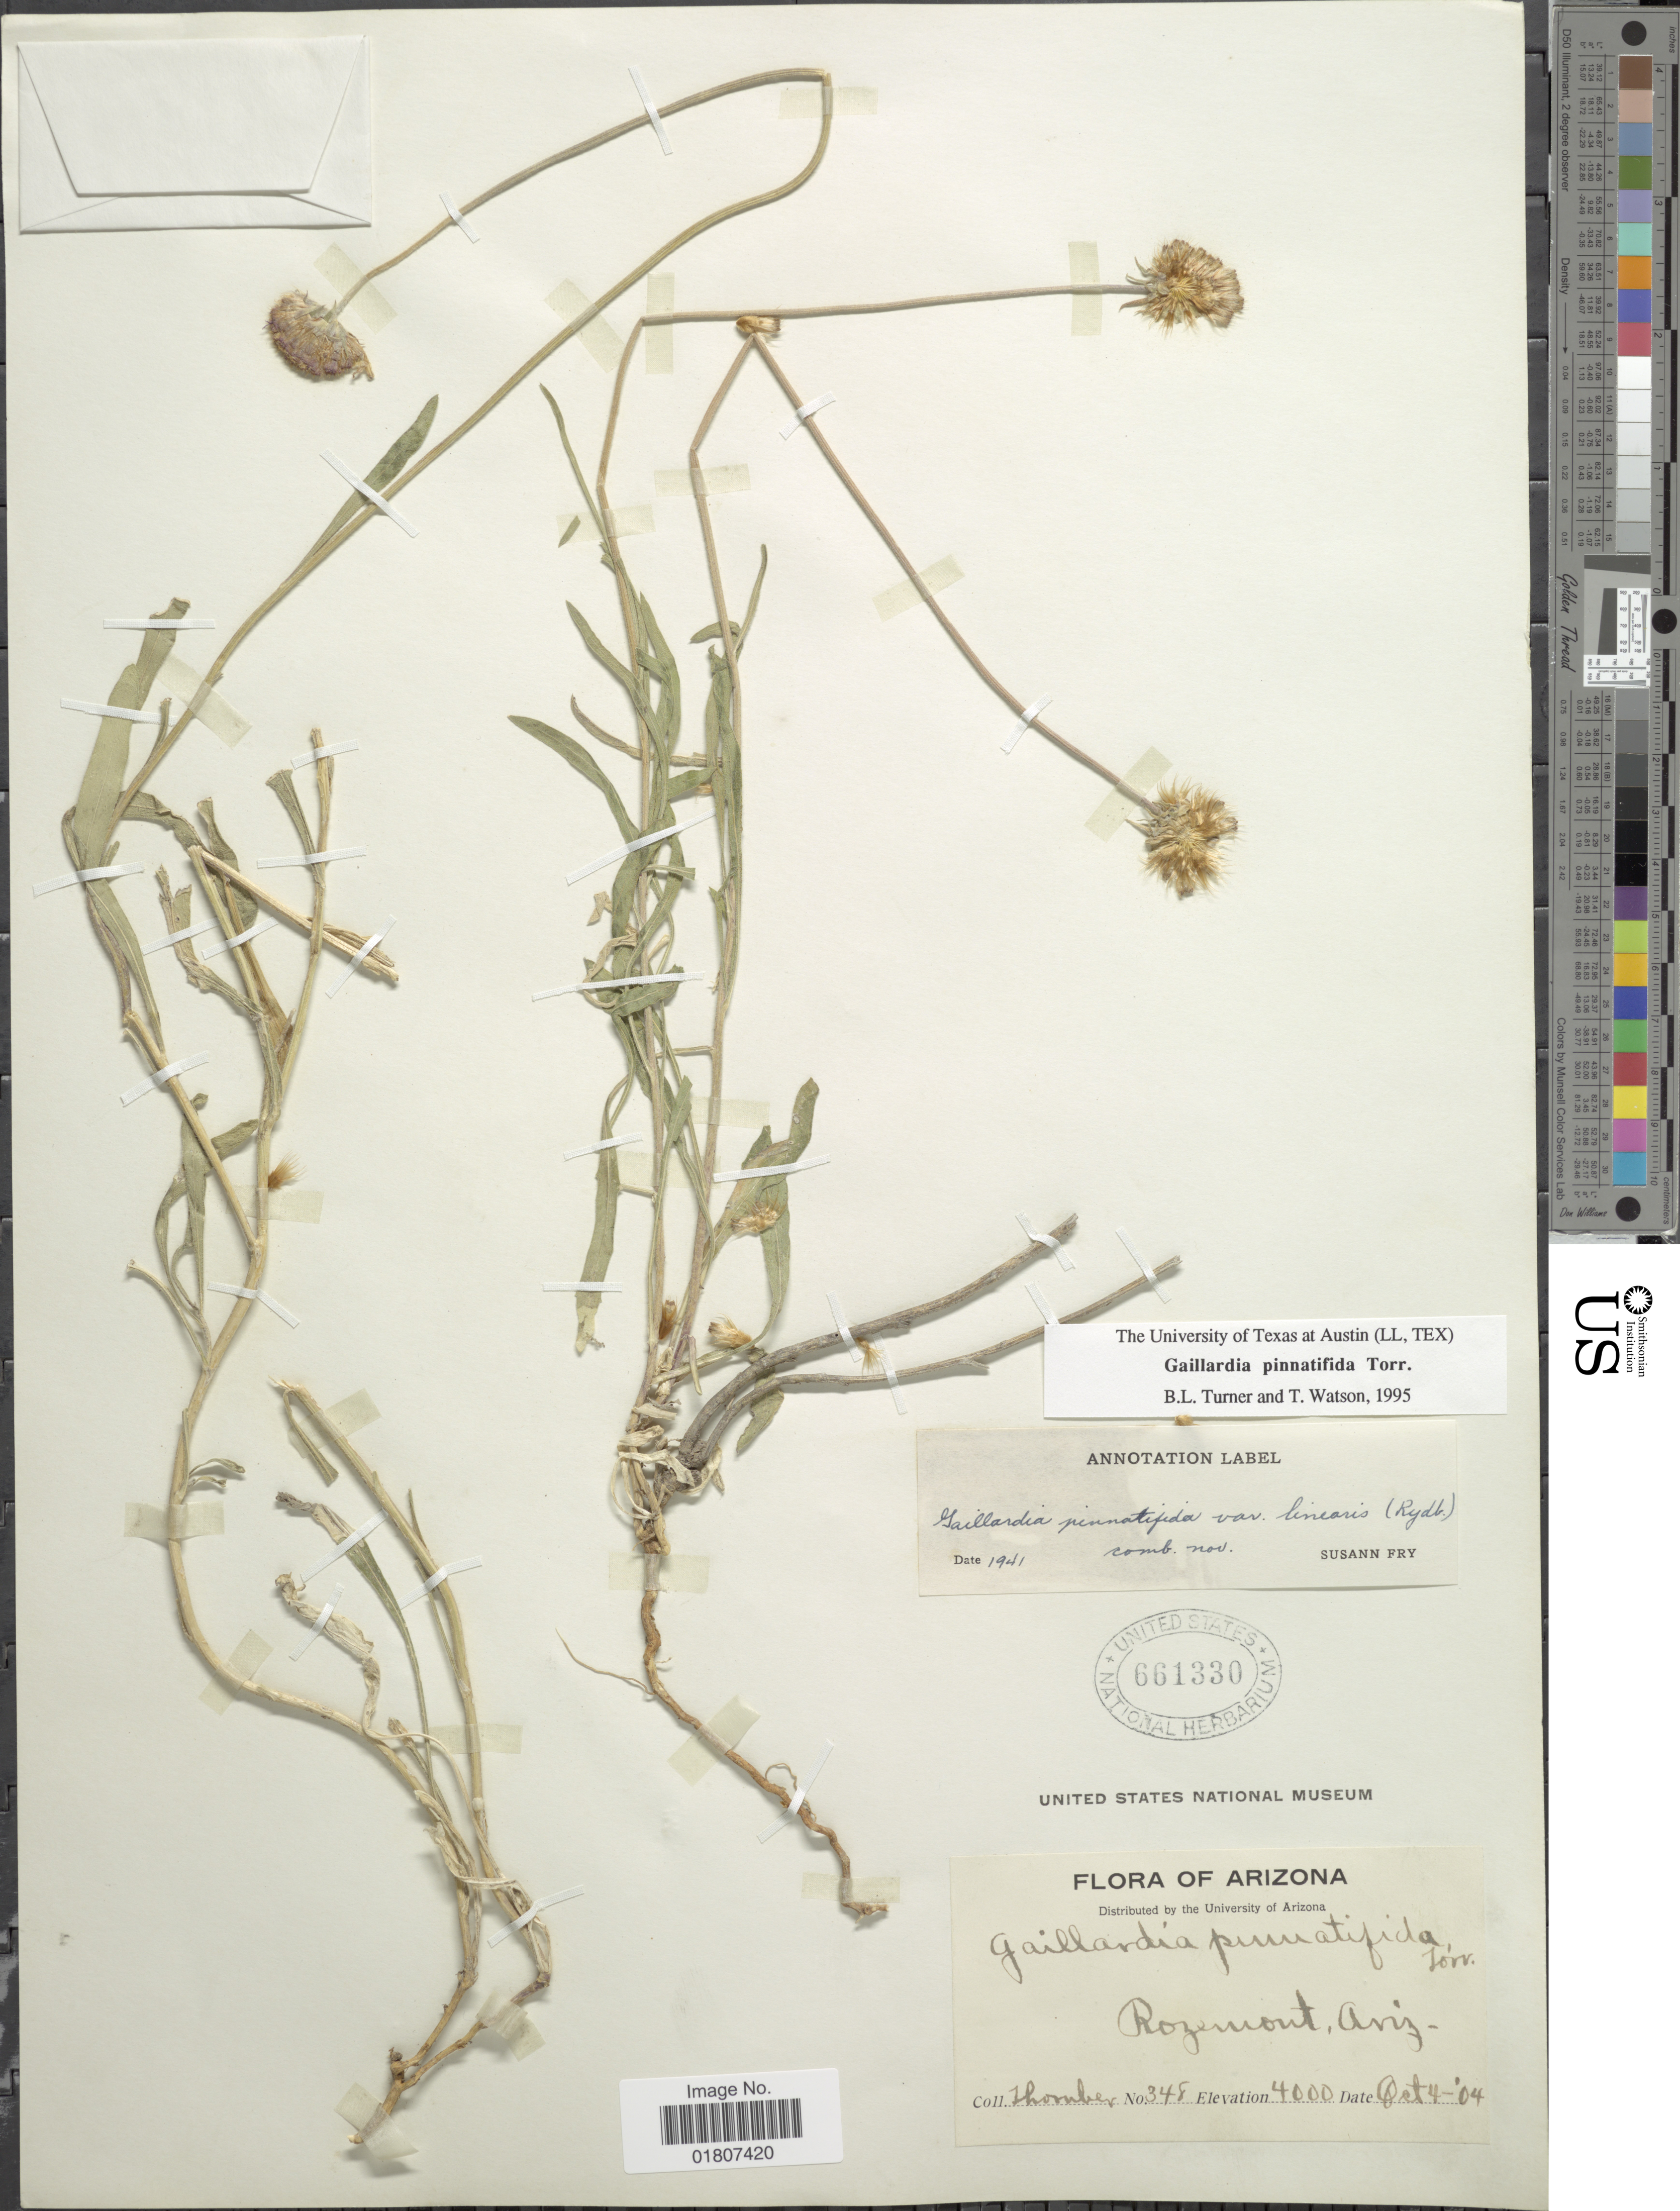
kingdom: Plantae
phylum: Tracheophyta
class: Magnoliopsida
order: Asterales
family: Asteraceae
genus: Gaillardia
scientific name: Gaillardia pinnatifida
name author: Torr.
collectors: -. Thornber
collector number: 348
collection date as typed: Transcribed d/m/y: 4/10/4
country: United States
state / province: Arizona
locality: Rozemont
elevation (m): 1219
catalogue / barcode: US 661330